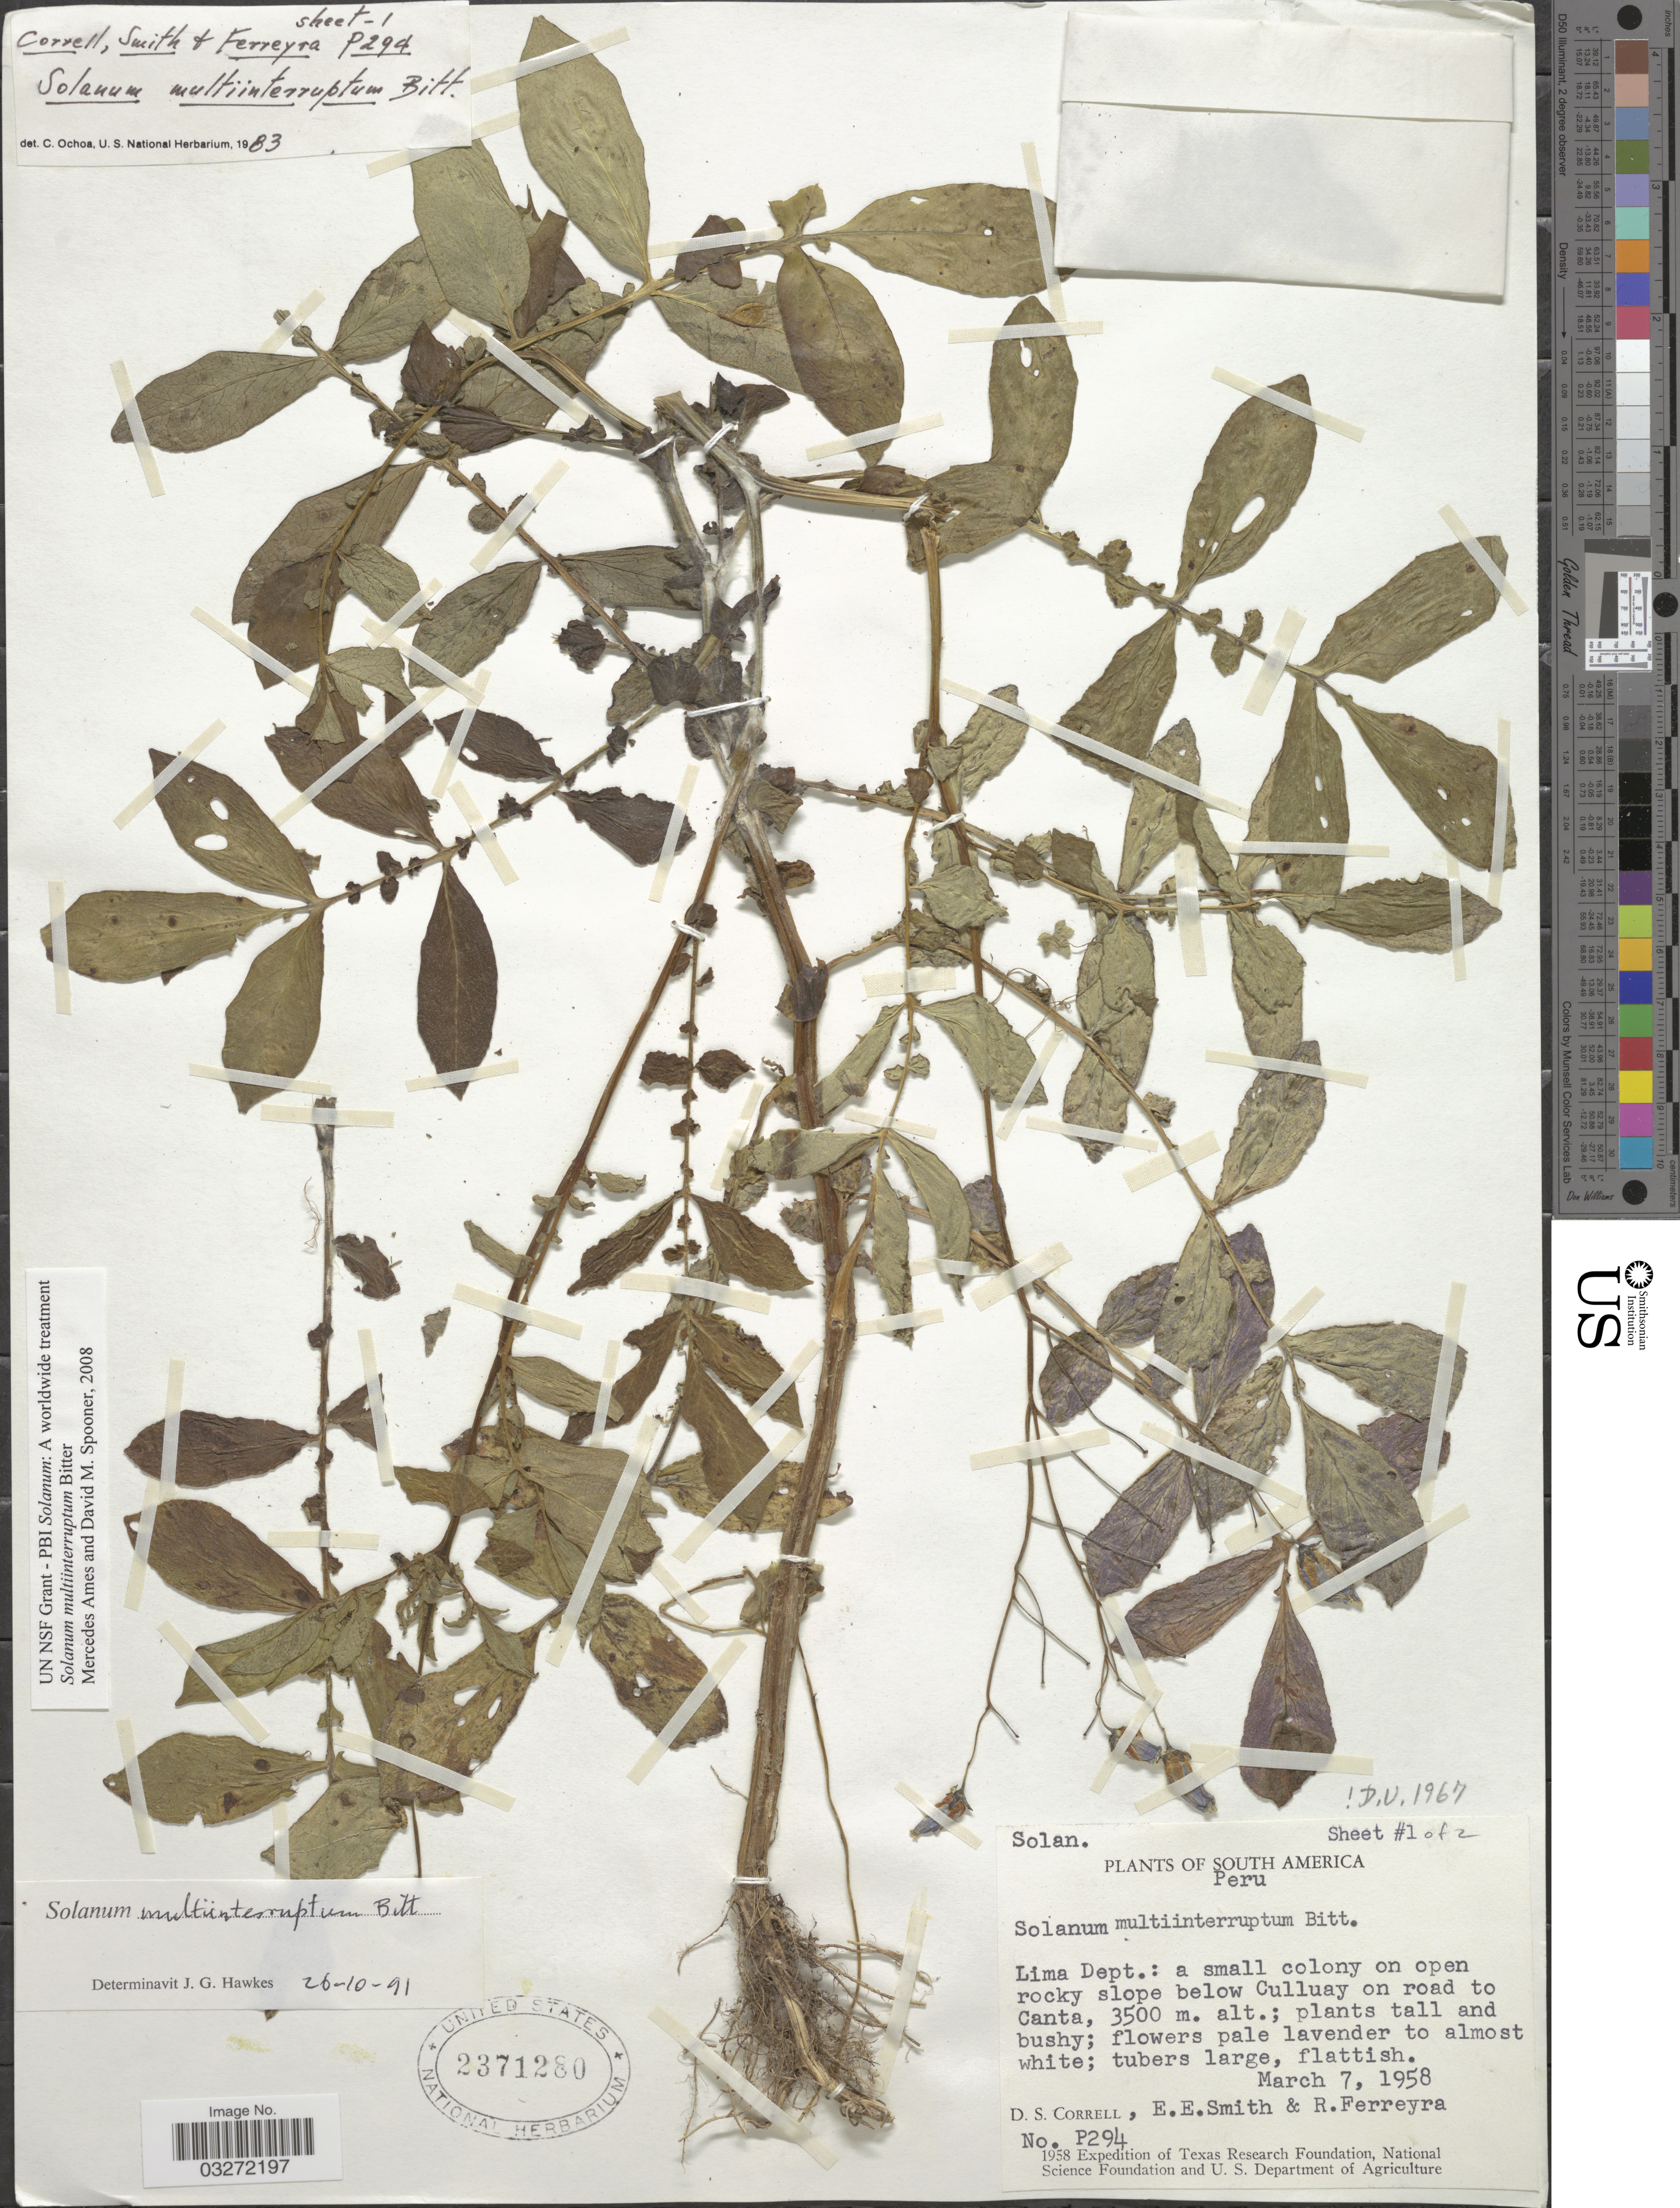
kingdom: Plantae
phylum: Tracheophyta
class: Magnoliopsida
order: Solanales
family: Solanaceae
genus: Solanum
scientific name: Solanum multiinterruptum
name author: Bitter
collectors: D. S. Correll, E. E. Smith & R. A. Ferreyra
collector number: P294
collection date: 1958-03-07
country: Peru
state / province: Lima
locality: Lima Dept.: a small colony on open rocky slope below Culluay on road to Canta.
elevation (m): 3500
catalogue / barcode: US 2371280